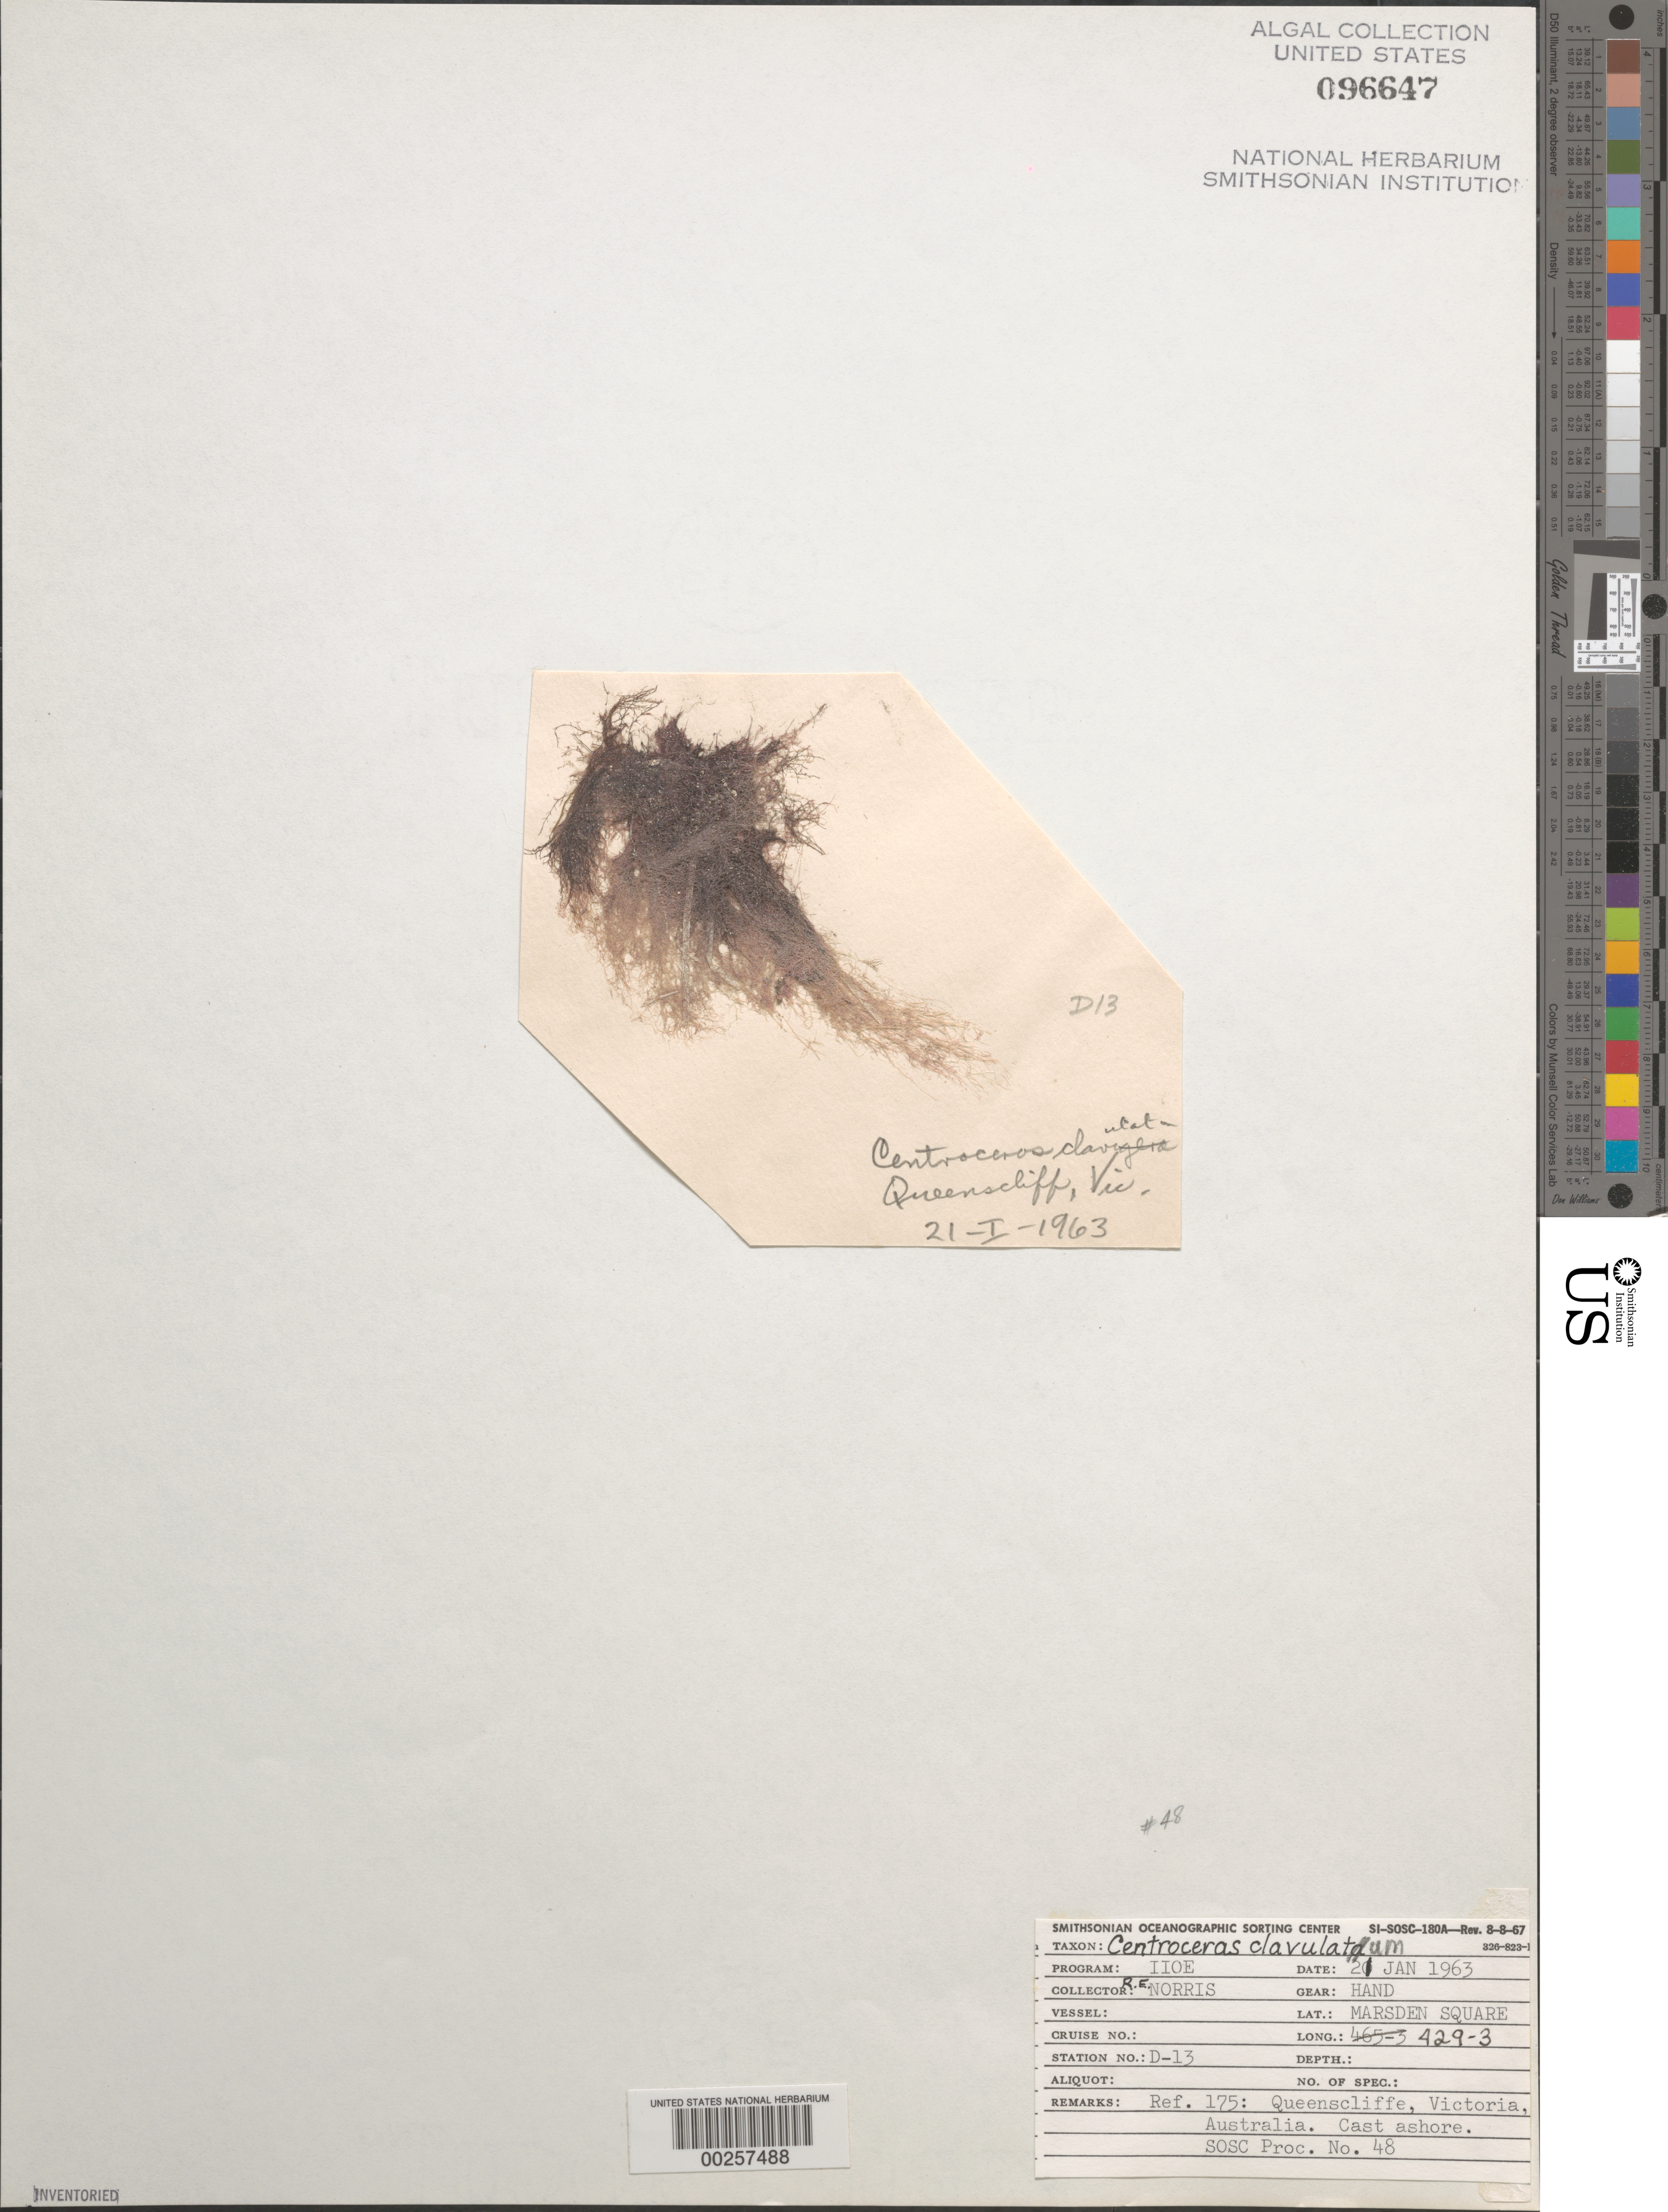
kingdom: Plantae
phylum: Rhodophyta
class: Florideophyceae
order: Ceramiales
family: Ceramiaceae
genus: Centroceras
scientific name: Centroceras clavulatum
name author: (C. Agardh) Mont.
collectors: R. E. Norris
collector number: Station D-13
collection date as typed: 21 Jan 1963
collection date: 1963-01-21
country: Australia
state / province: Victoria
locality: Queenscliffe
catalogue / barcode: US 96647